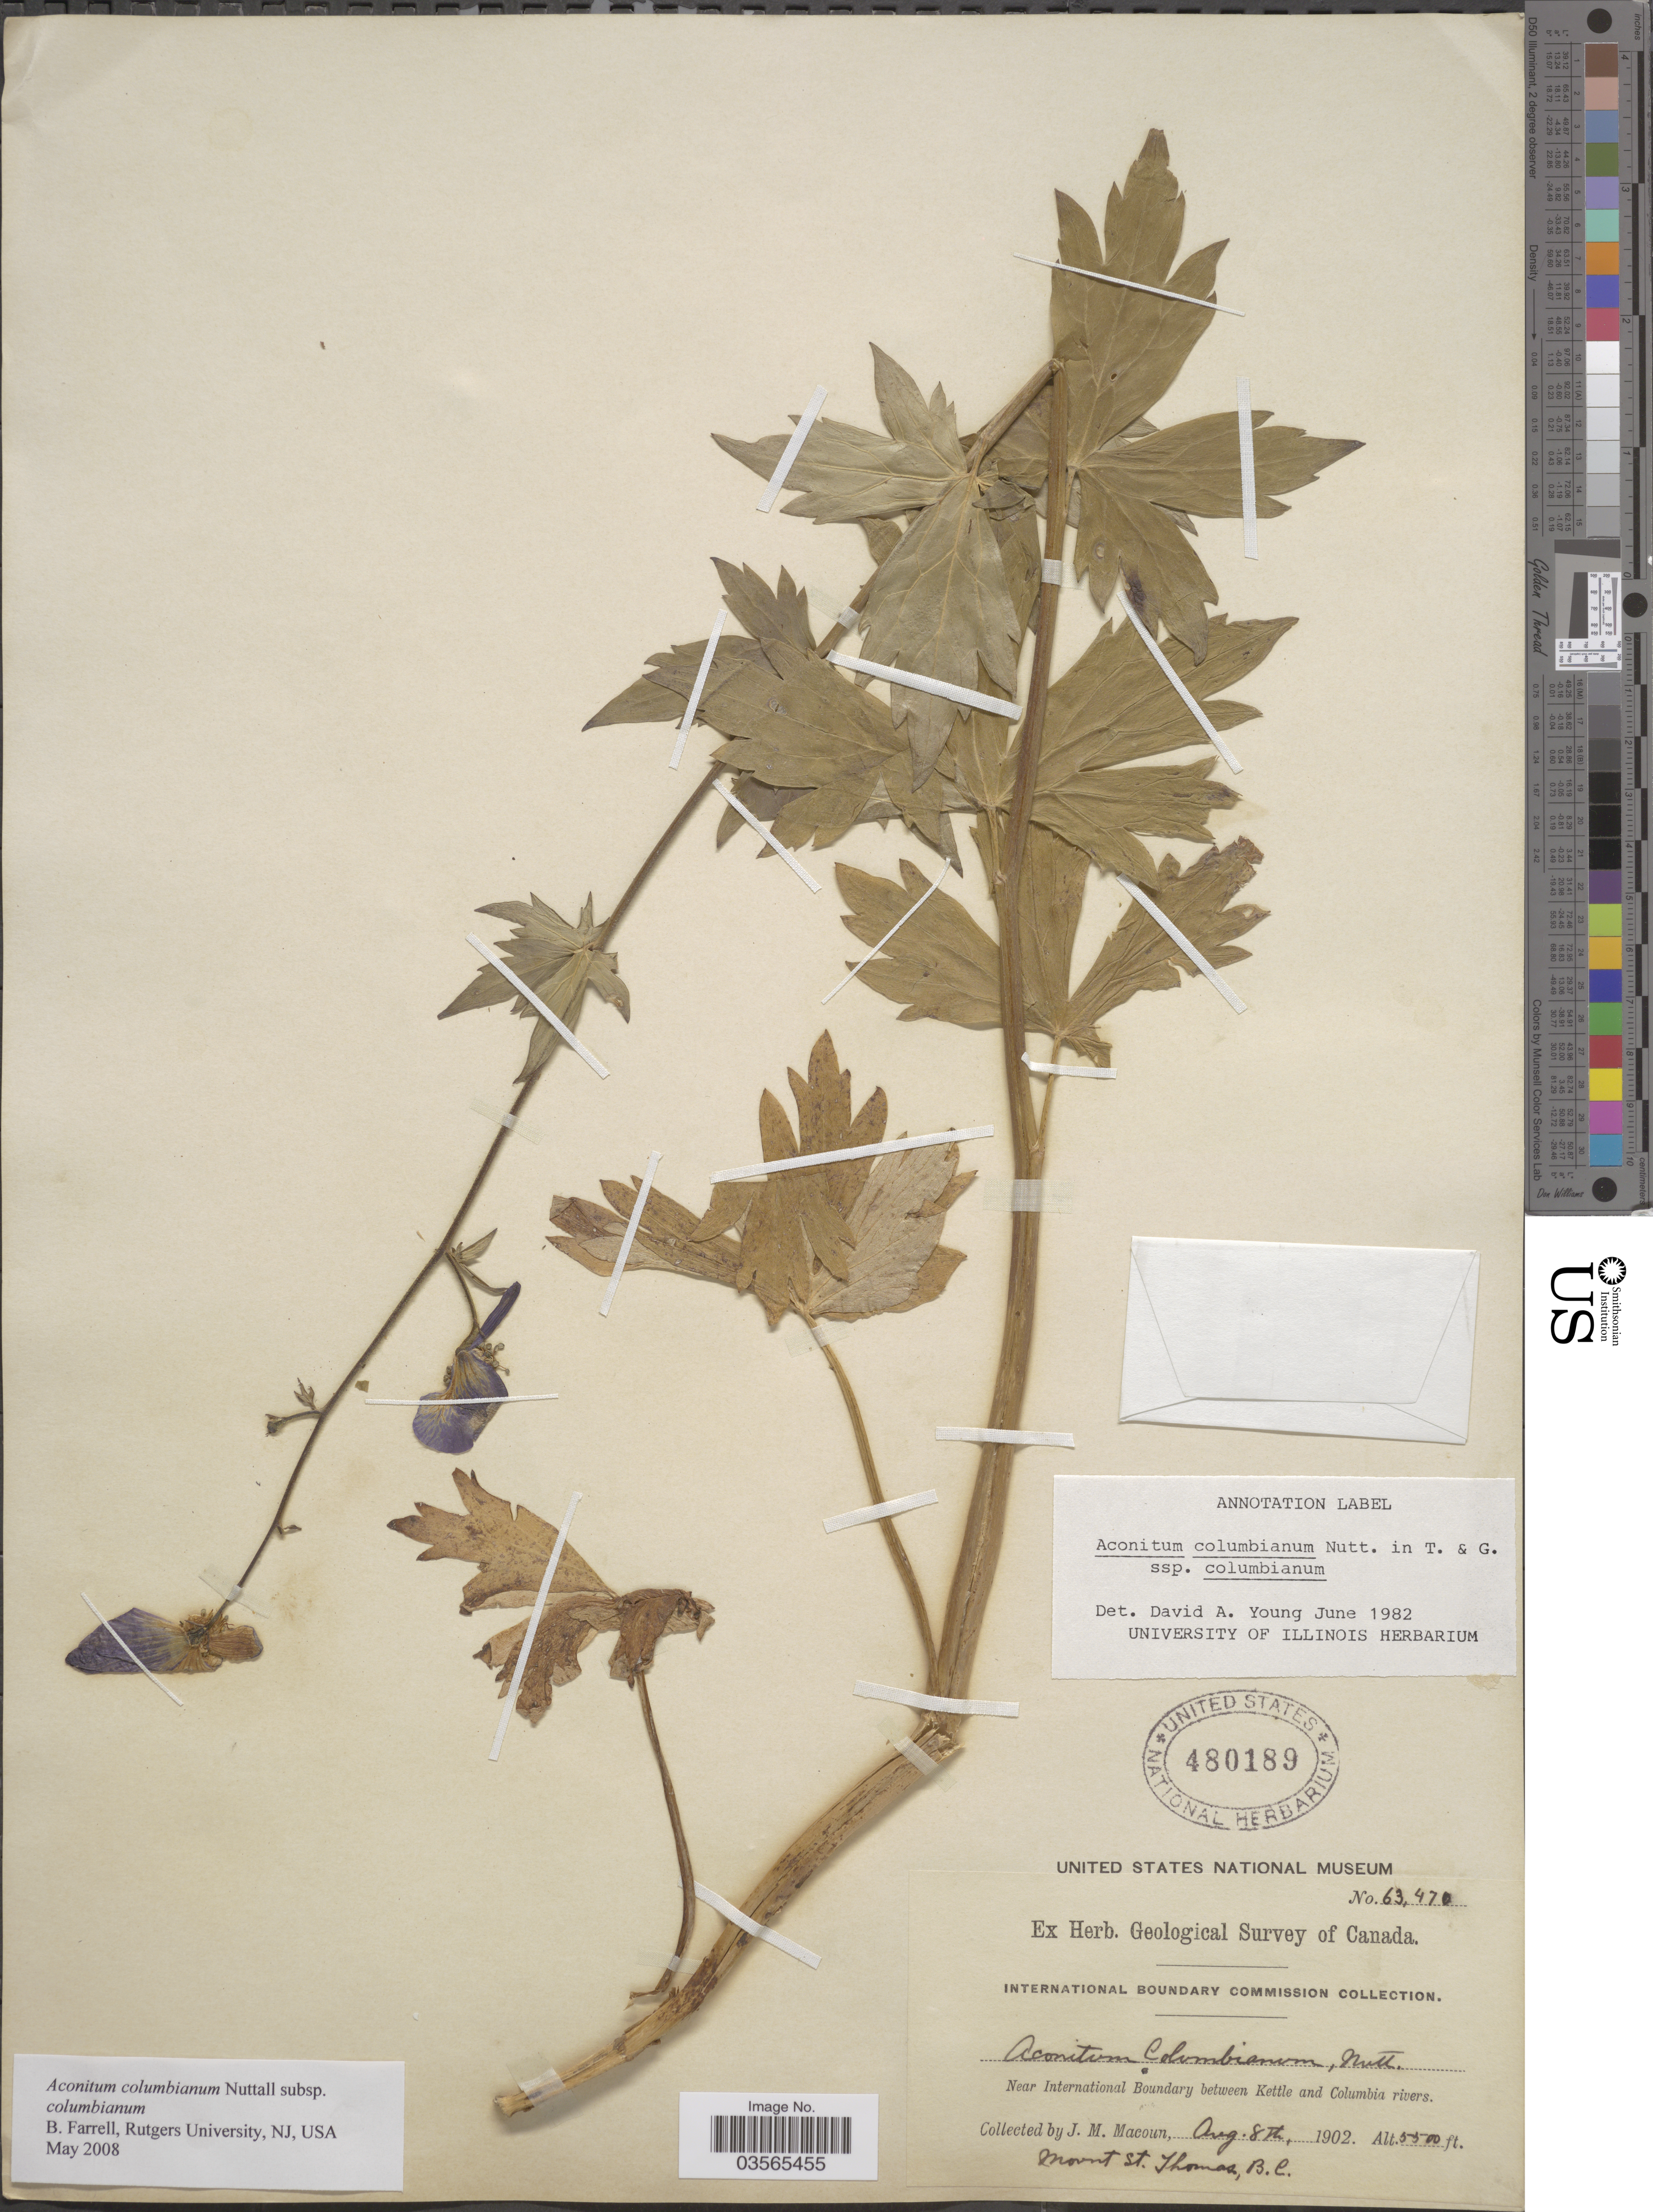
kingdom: Plantae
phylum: Tracheophyta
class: Magnoliopsida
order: Ranunculales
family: Ranunculaceae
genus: Aconitum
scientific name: Aconitum columbianum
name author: Nutt.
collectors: J. M. Macoun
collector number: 63470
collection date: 1902-08-08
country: Canada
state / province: British Columbia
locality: Near International Boundary between Kettle and Columbia rivers. Mount St. Thomas.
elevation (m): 1676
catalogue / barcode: US 480189